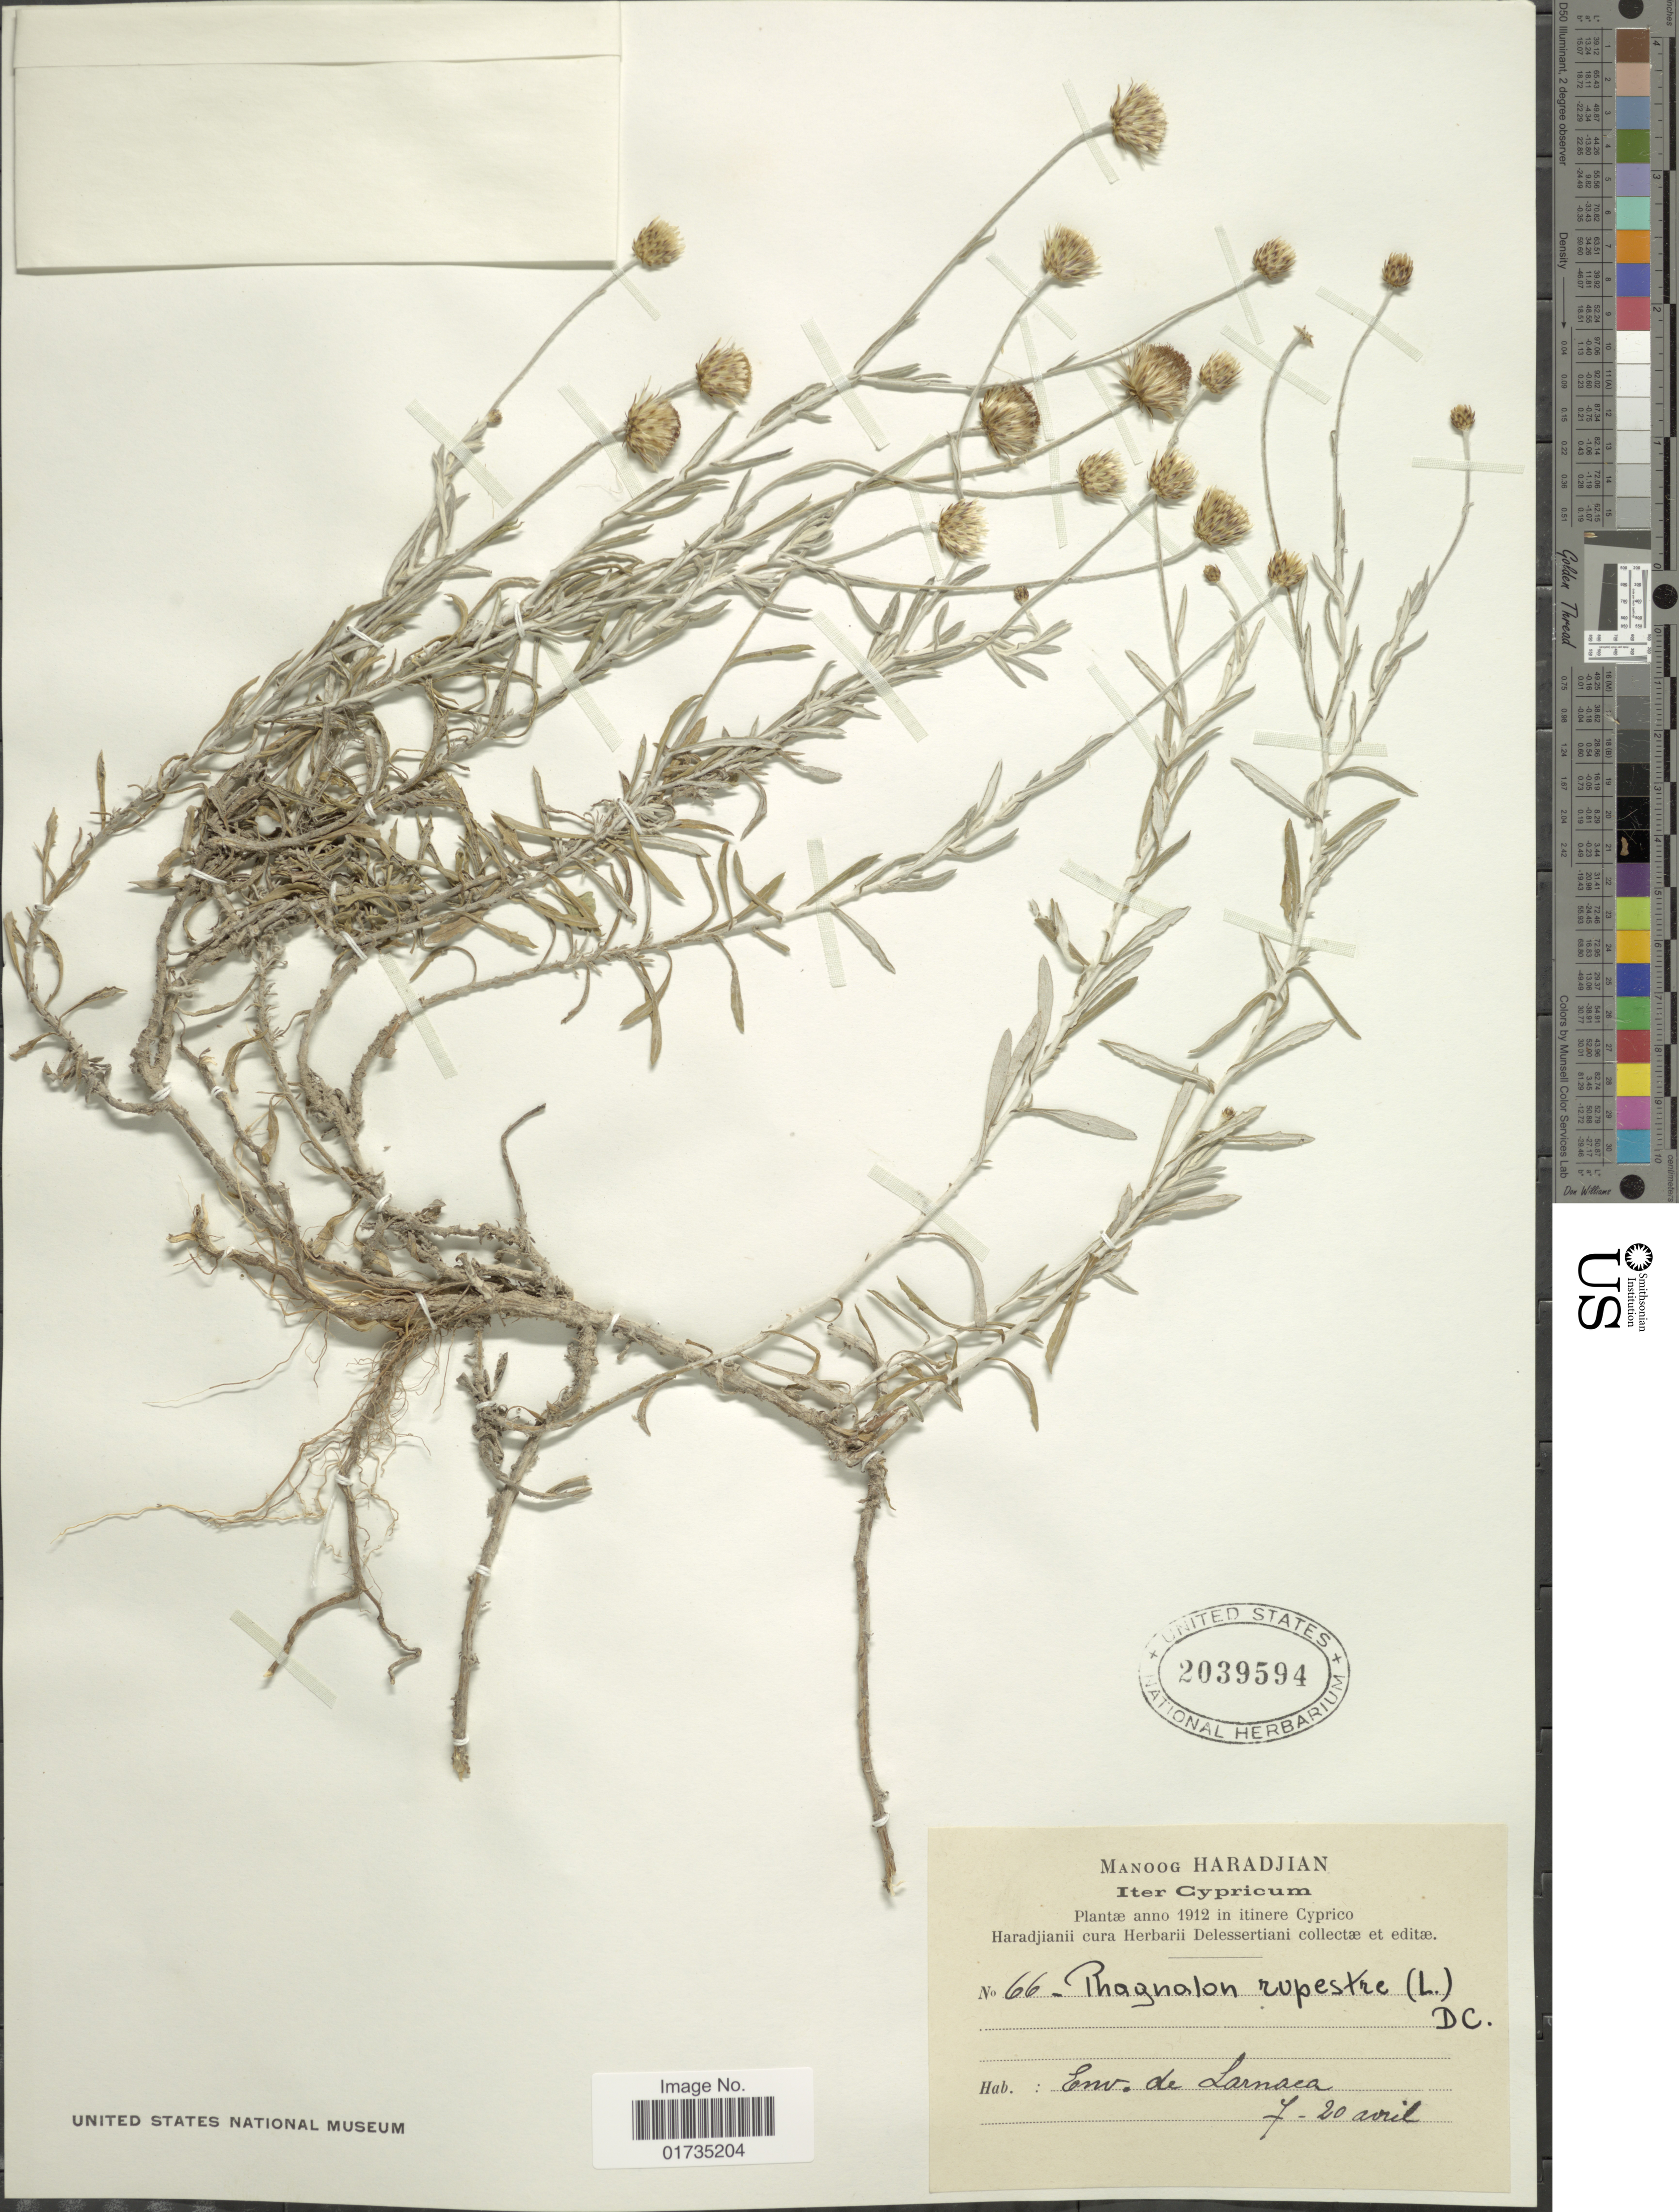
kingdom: Plantae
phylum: Tracheophyta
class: Magnoliopsida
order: Asterales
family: Asteraceae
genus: Phagnalon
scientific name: Phagnalon rupestre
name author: (L.) DC.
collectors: M. Haradjian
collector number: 66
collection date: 1912-04-07/1912-04-20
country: Cyprus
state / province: Lárnaka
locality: Iter Cypricum. Env. de Larnaca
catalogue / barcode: US 2039594